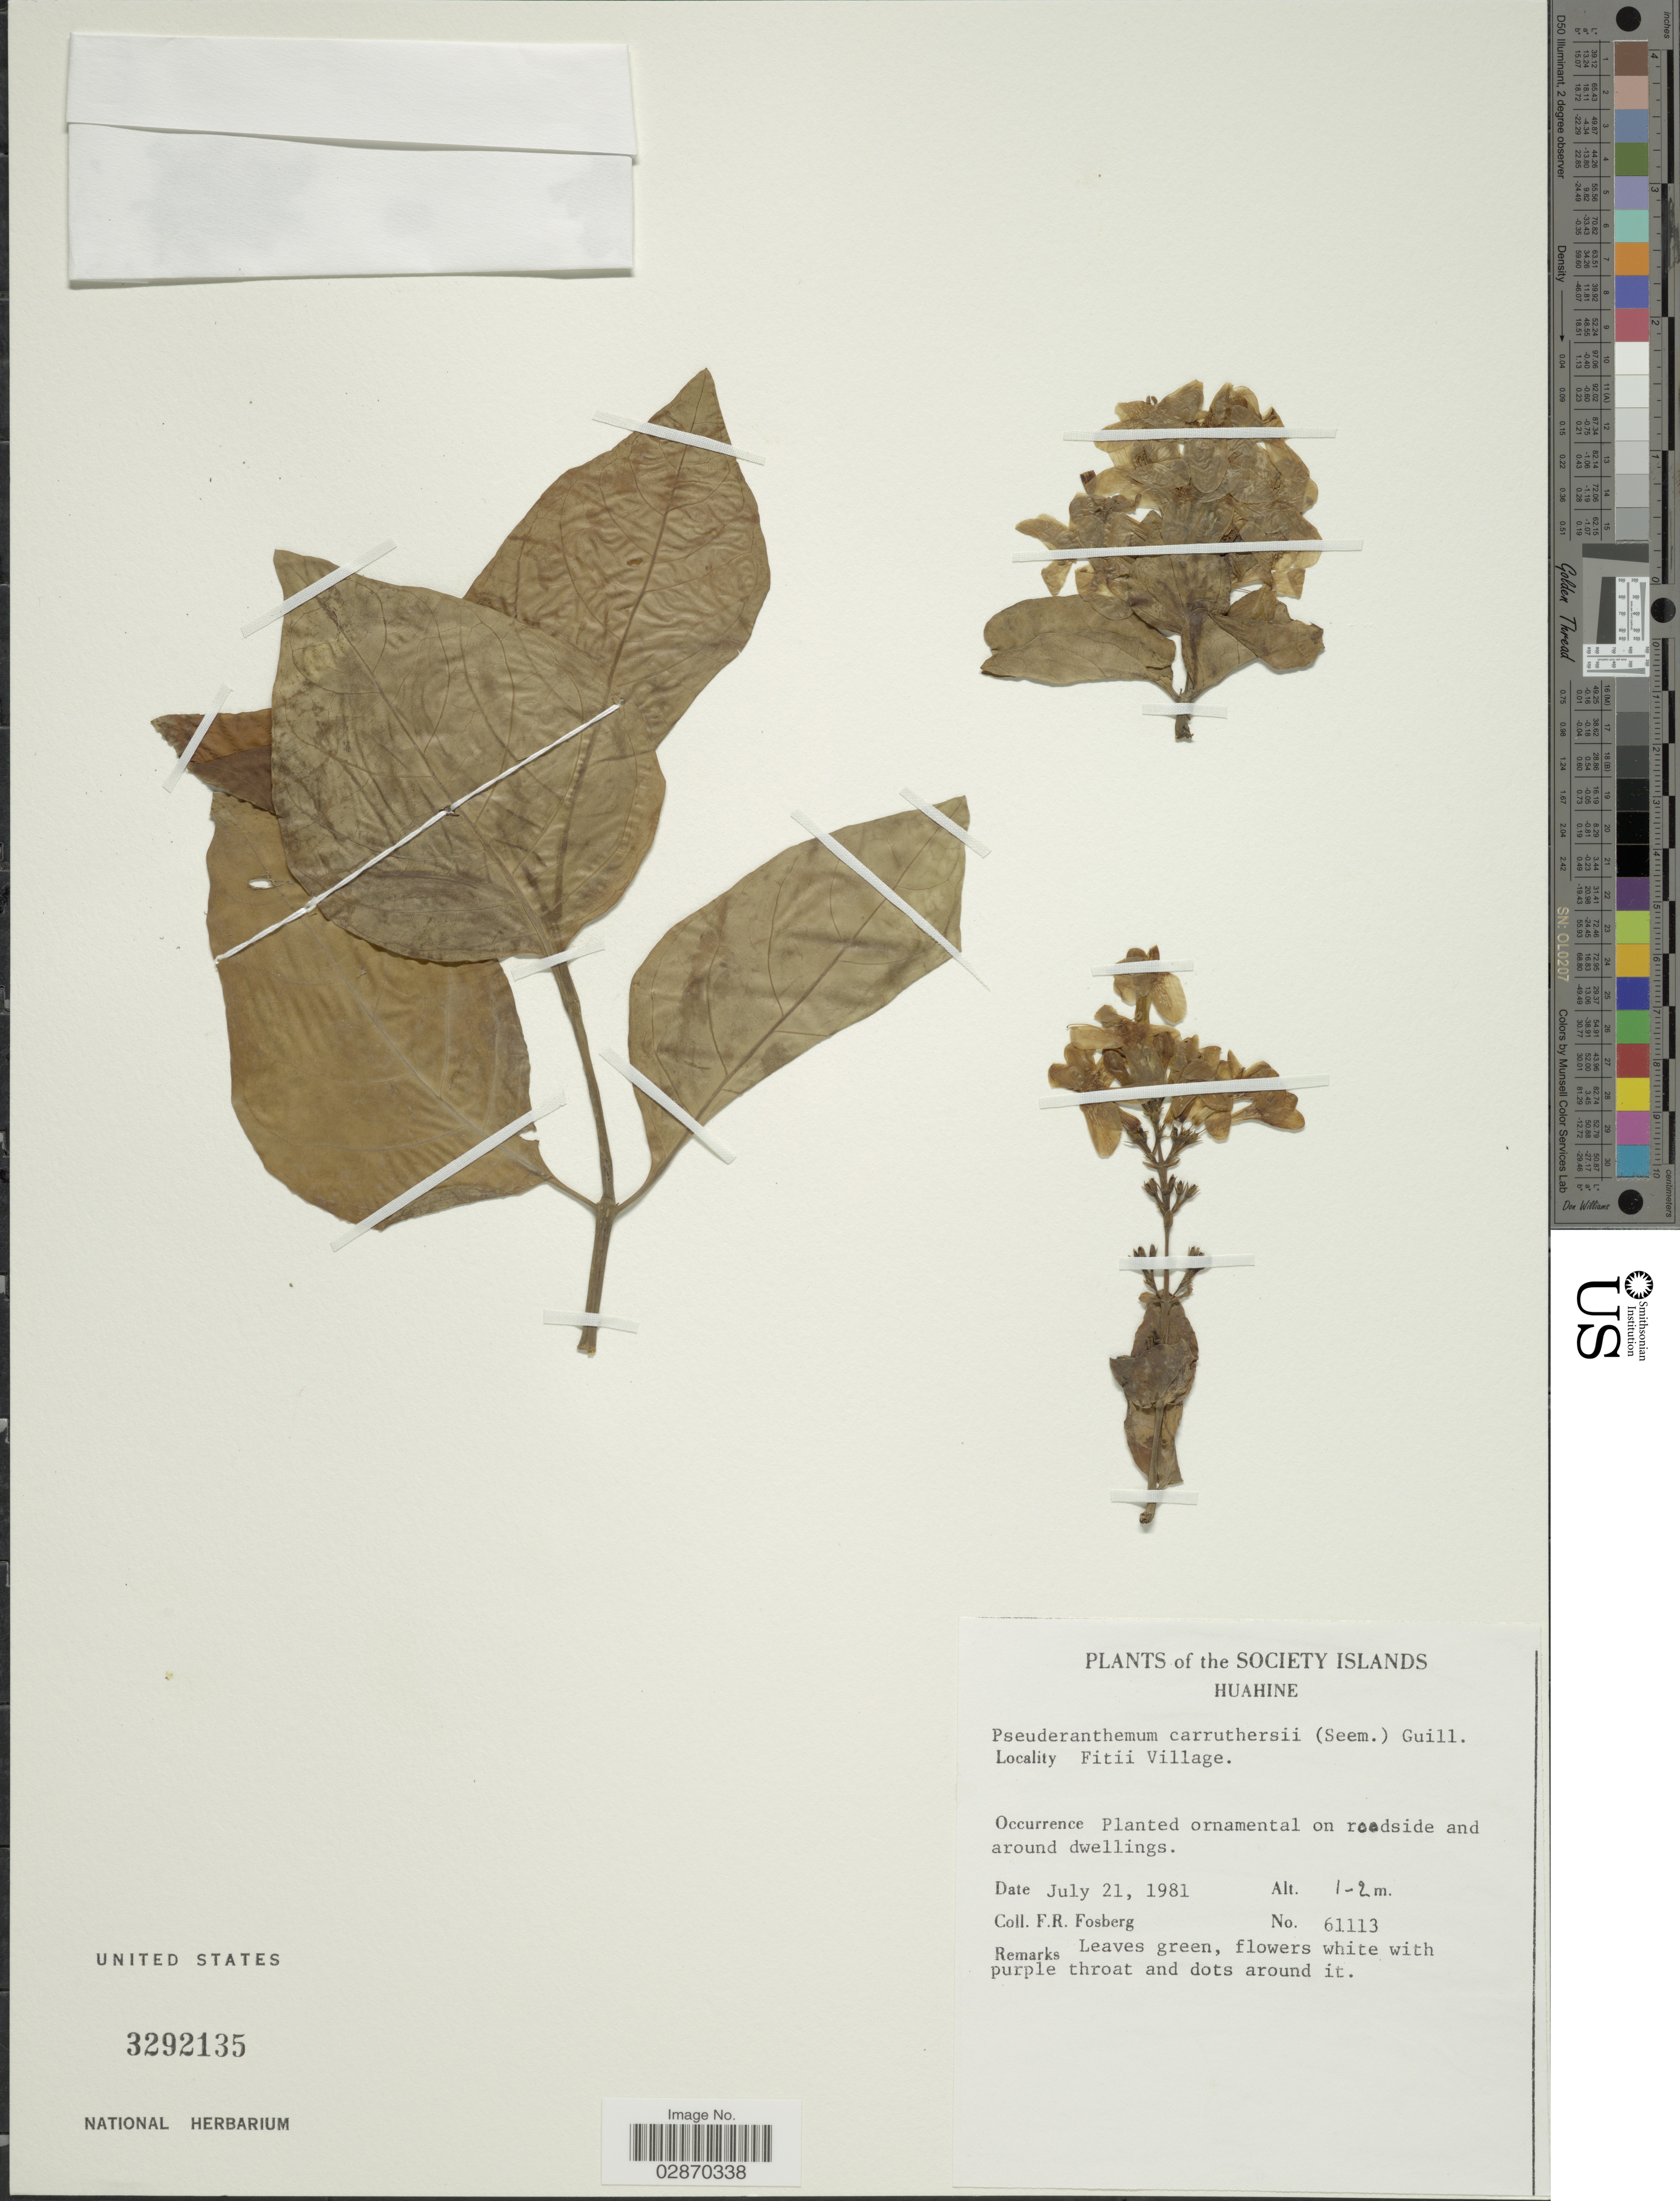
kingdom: Plantae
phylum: Tracheophyta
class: Magnoliopsida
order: Lamiales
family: Acanthaceae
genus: Pseuderanthemum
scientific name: Pseuderanthemum carruthersii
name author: (Seem.) Guillaumin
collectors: F. R. Fosberg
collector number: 61113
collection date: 1981-07-21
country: French Polynesia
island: Huahine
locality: Society Islands. Huahine. Fitii Village.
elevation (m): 1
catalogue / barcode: US 3292135